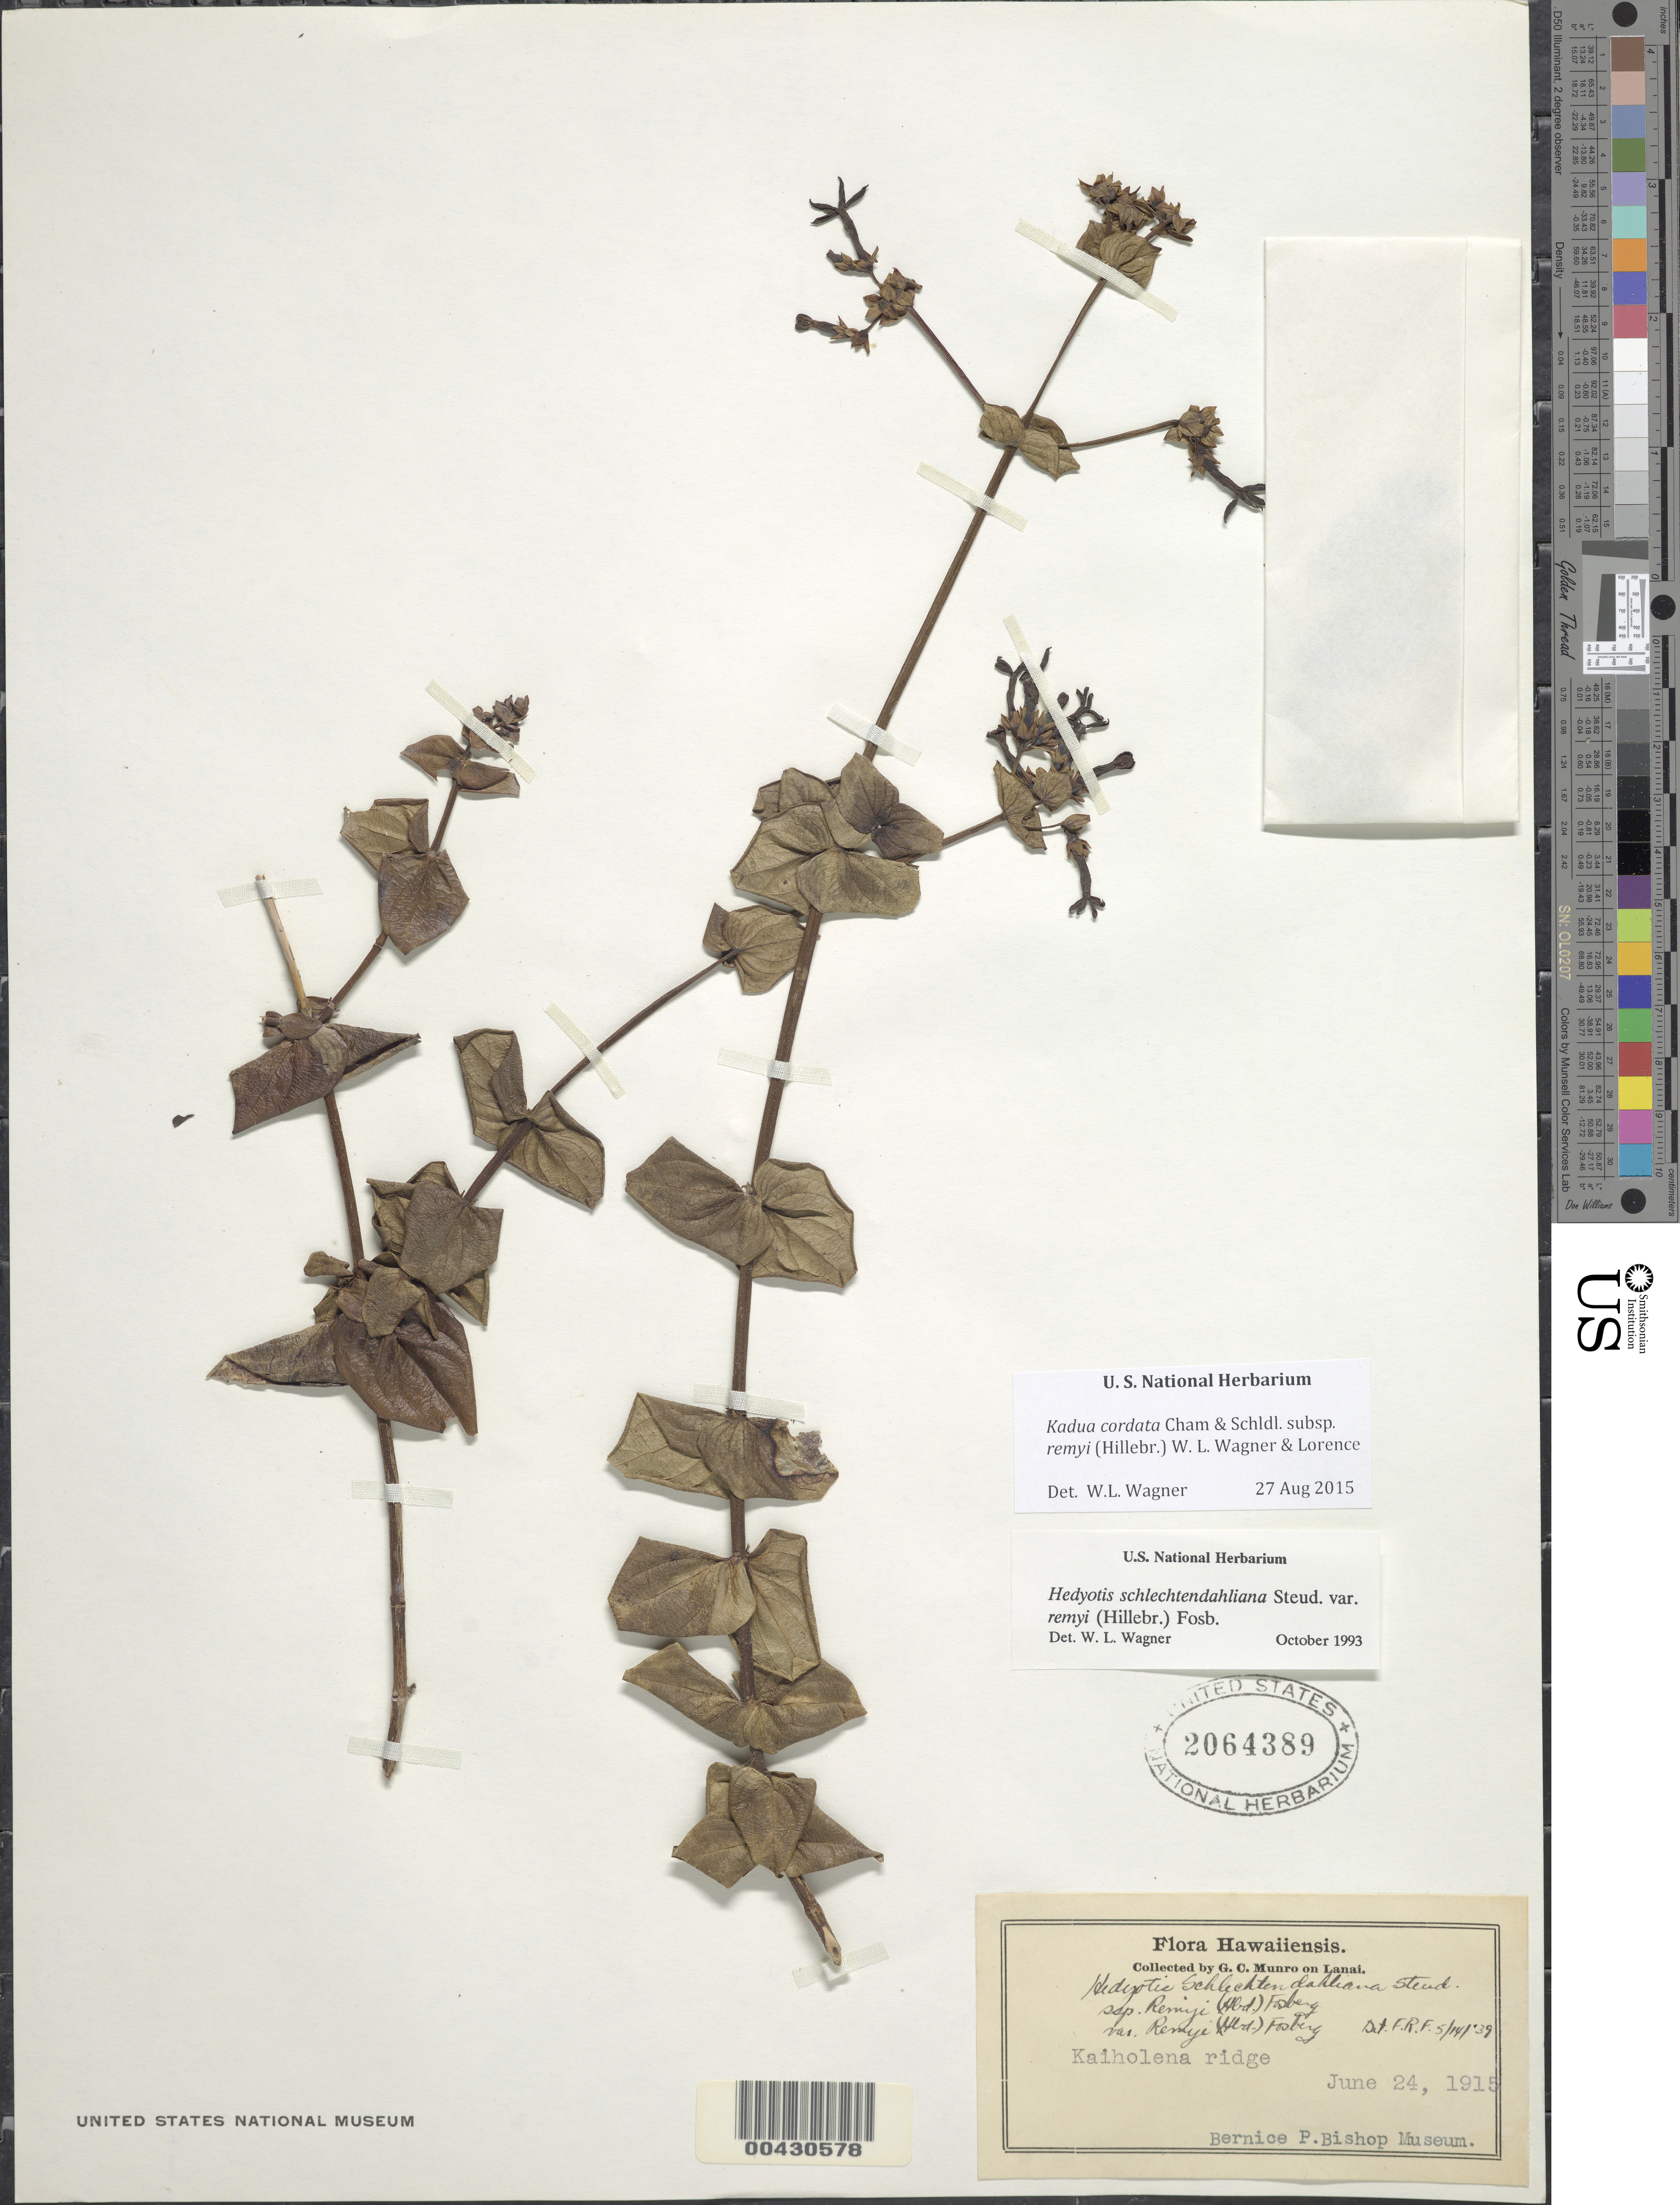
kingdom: Plantae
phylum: Tracheophyta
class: Magnoliopsida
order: Gentianales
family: Rubiaceae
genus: Kadua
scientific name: Kadua cordata subsp. remyi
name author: (Hillebr.) W.L. Wagner & Lorence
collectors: G. C. Munro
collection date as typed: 24 Jun 1915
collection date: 1915-06-24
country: United States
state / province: Hawaii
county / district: Maui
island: Lana'i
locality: Kaiholena ridge.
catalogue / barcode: US 2064389